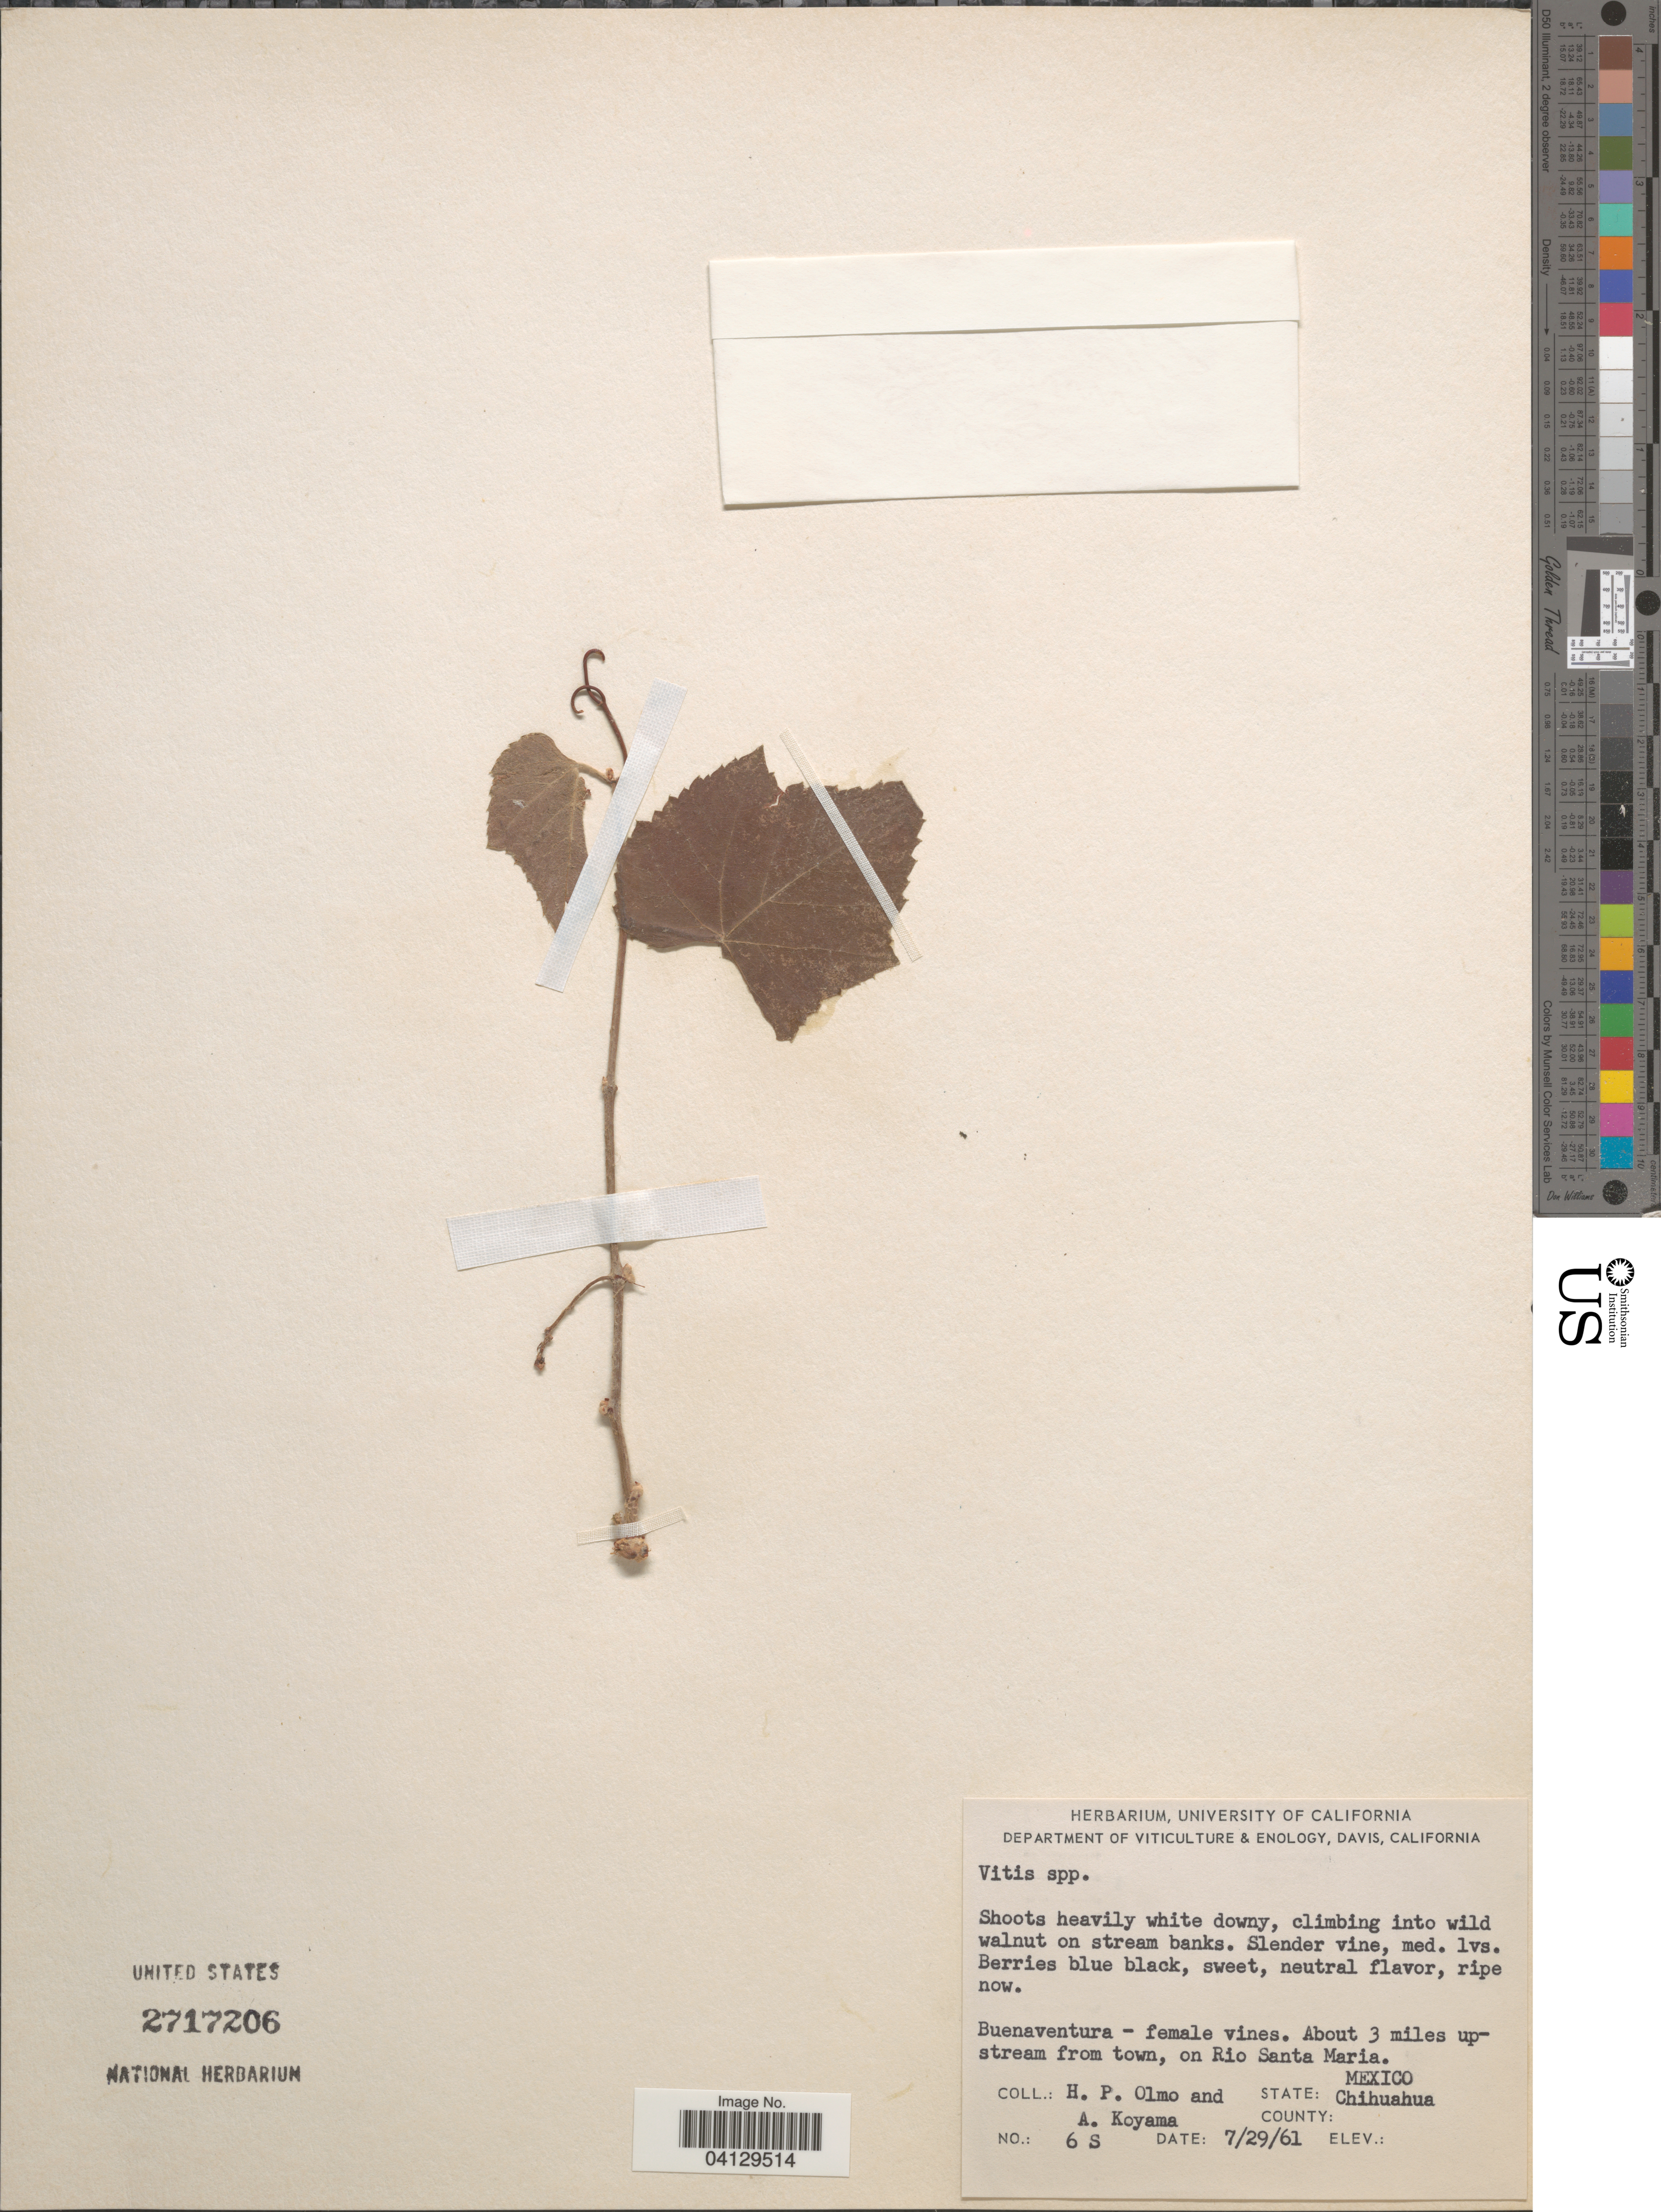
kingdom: Plantae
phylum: Tracheophyta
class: Magnoliopsida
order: Vitales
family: Vitaceae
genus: Vitis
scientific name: Vitis sp.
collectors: H. Olmo & A. Koyama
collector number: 6S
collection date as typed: Transcribed d/m/y: 29/7/61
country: Mexico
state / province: Chihuahua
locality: Buenaventura - female vines. About 3 miles upstream from town, on Rio Santa Maria.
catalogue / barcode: US 2717206